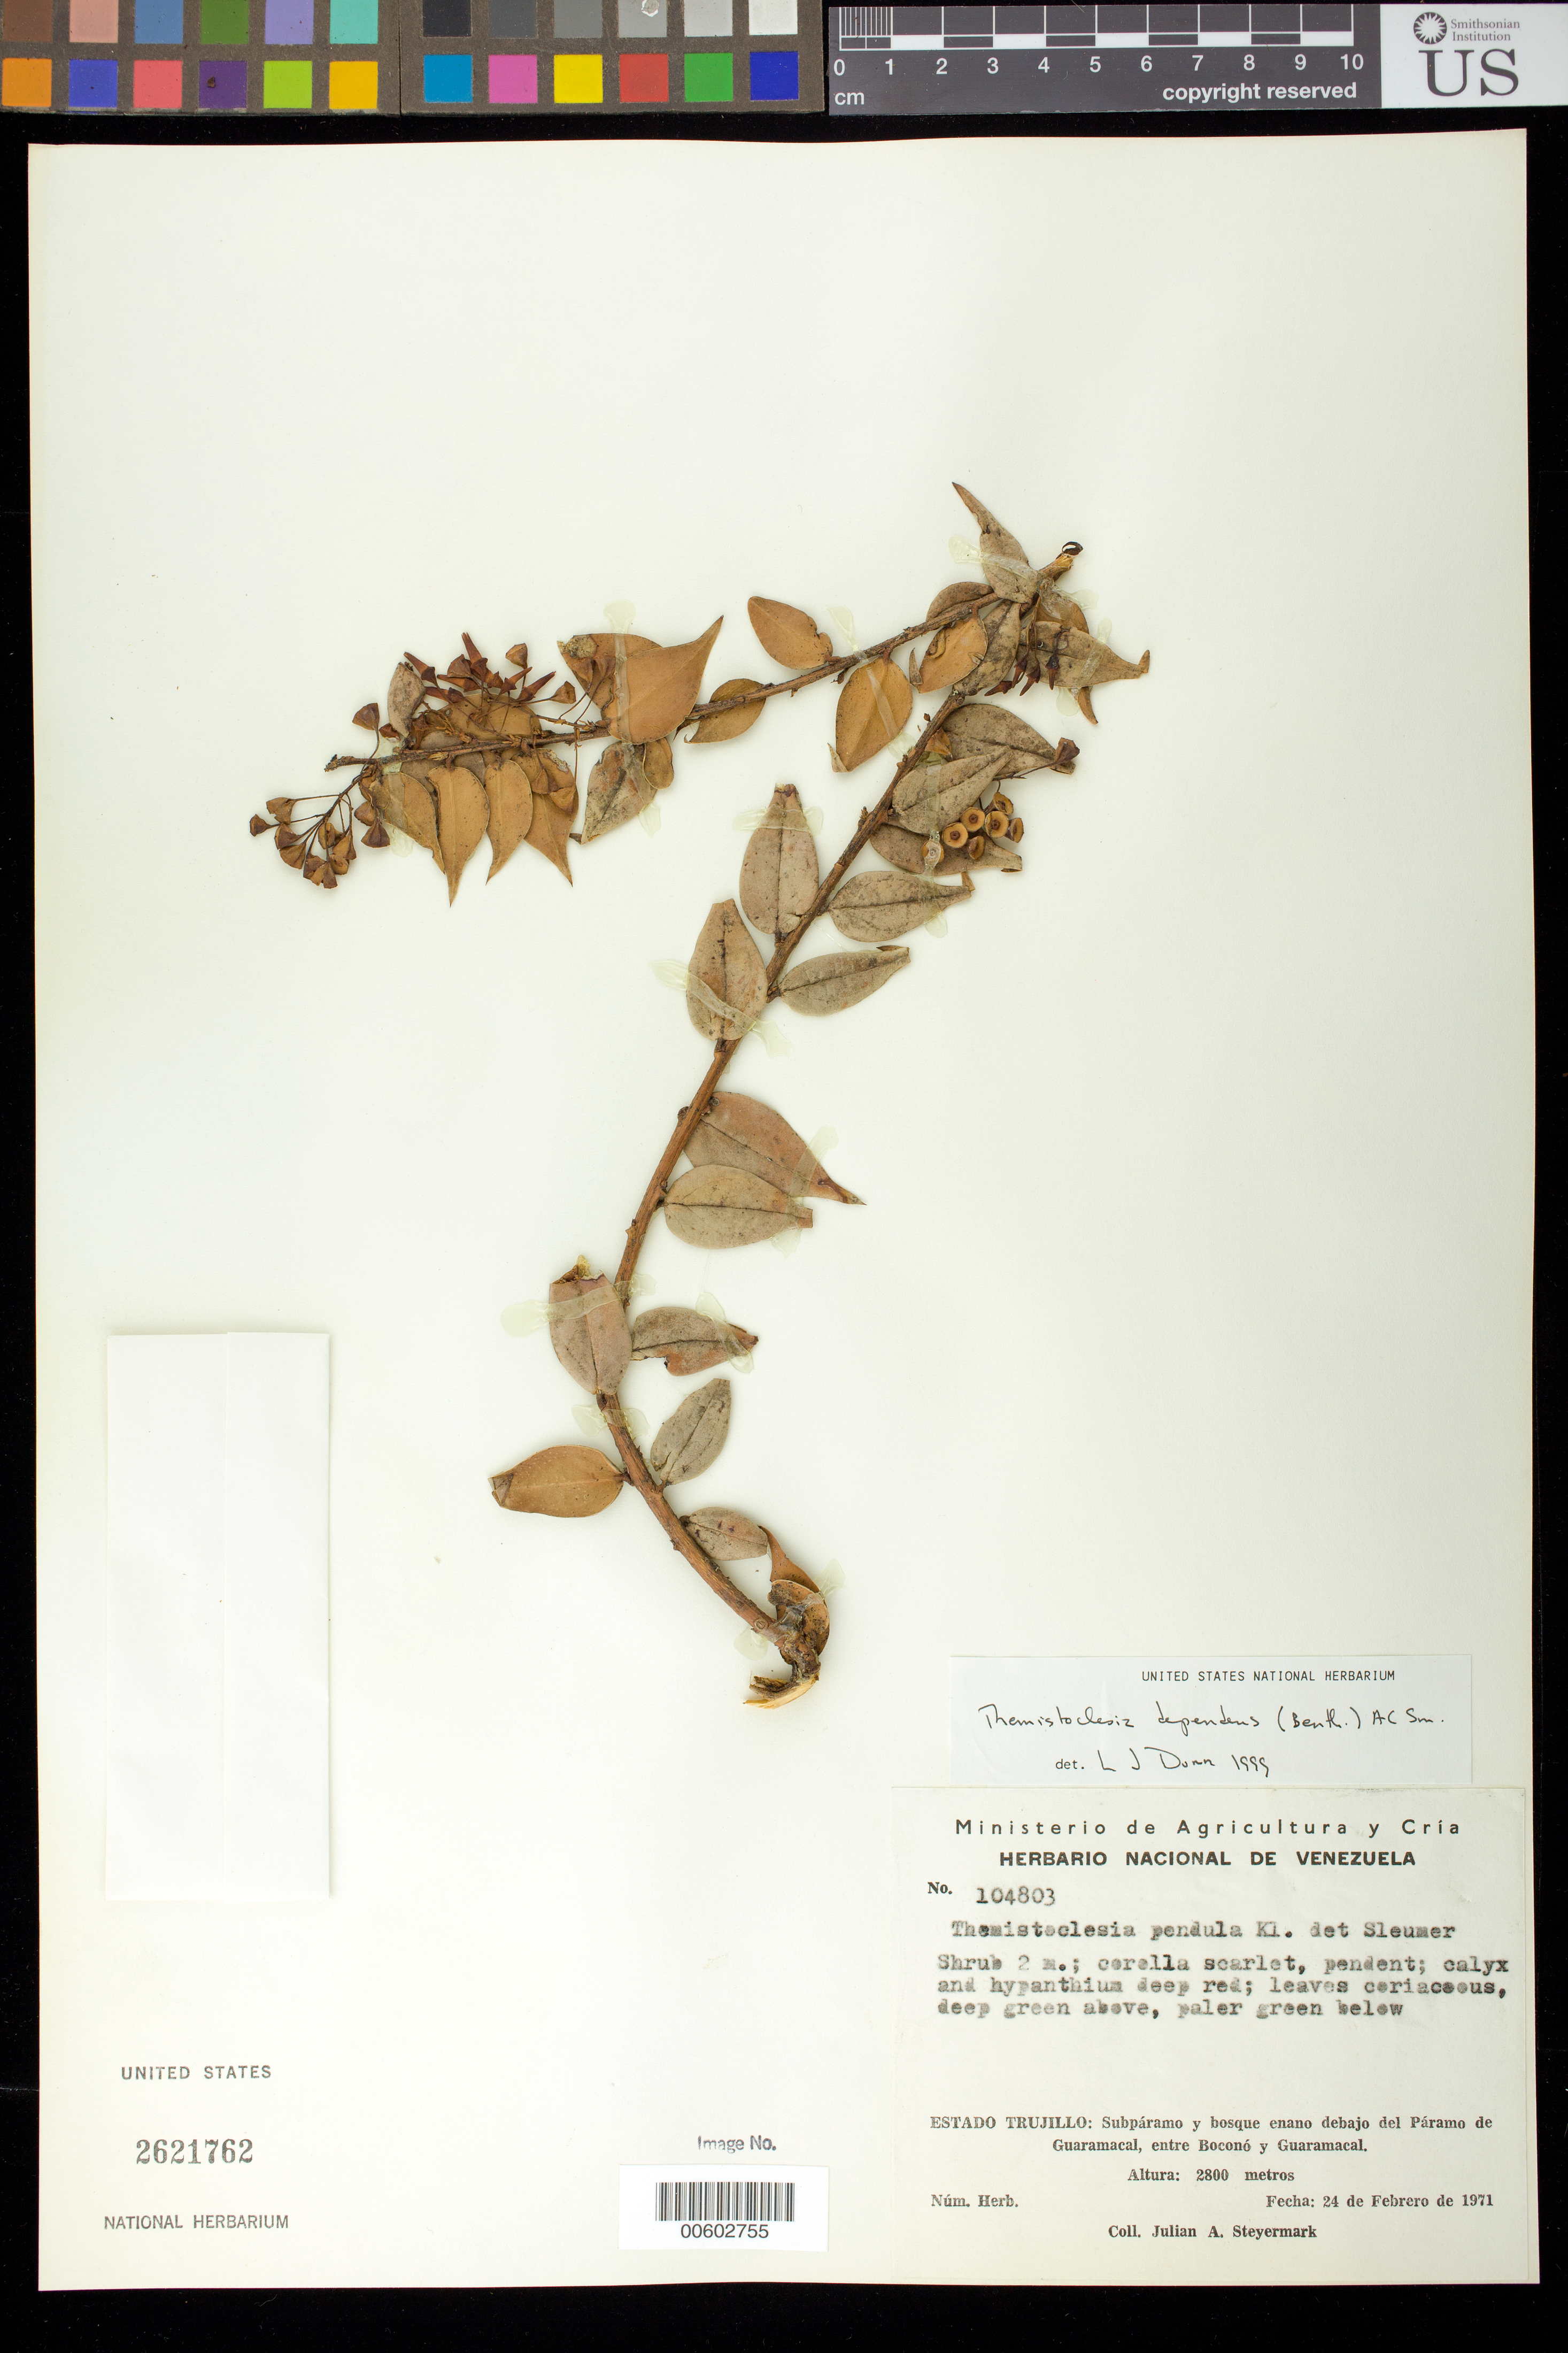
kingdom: Plantae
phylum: Tracheophyta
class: Magnoliopsida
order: Ericales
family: Ericaceae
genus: Themistoclesia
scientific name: Themistoclesia dependens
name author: (Benth.) A.C. Sm.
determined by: Dorr, L. J., (BOT), Smithsonian Institution - National Museum of Natural History (UNITED STATES)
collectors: J. Steyermark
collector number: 104803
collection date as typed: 24 Feb 1971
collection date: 1971-02-24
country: Venezuela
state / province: Trujillo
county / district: Boconó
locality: Páramo de Guaramacal, entre Boconó y Guaramacal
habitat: Subpáramo y bosque enano debajo. Open grassy slopes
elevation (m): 2800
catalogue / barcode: US 2621762